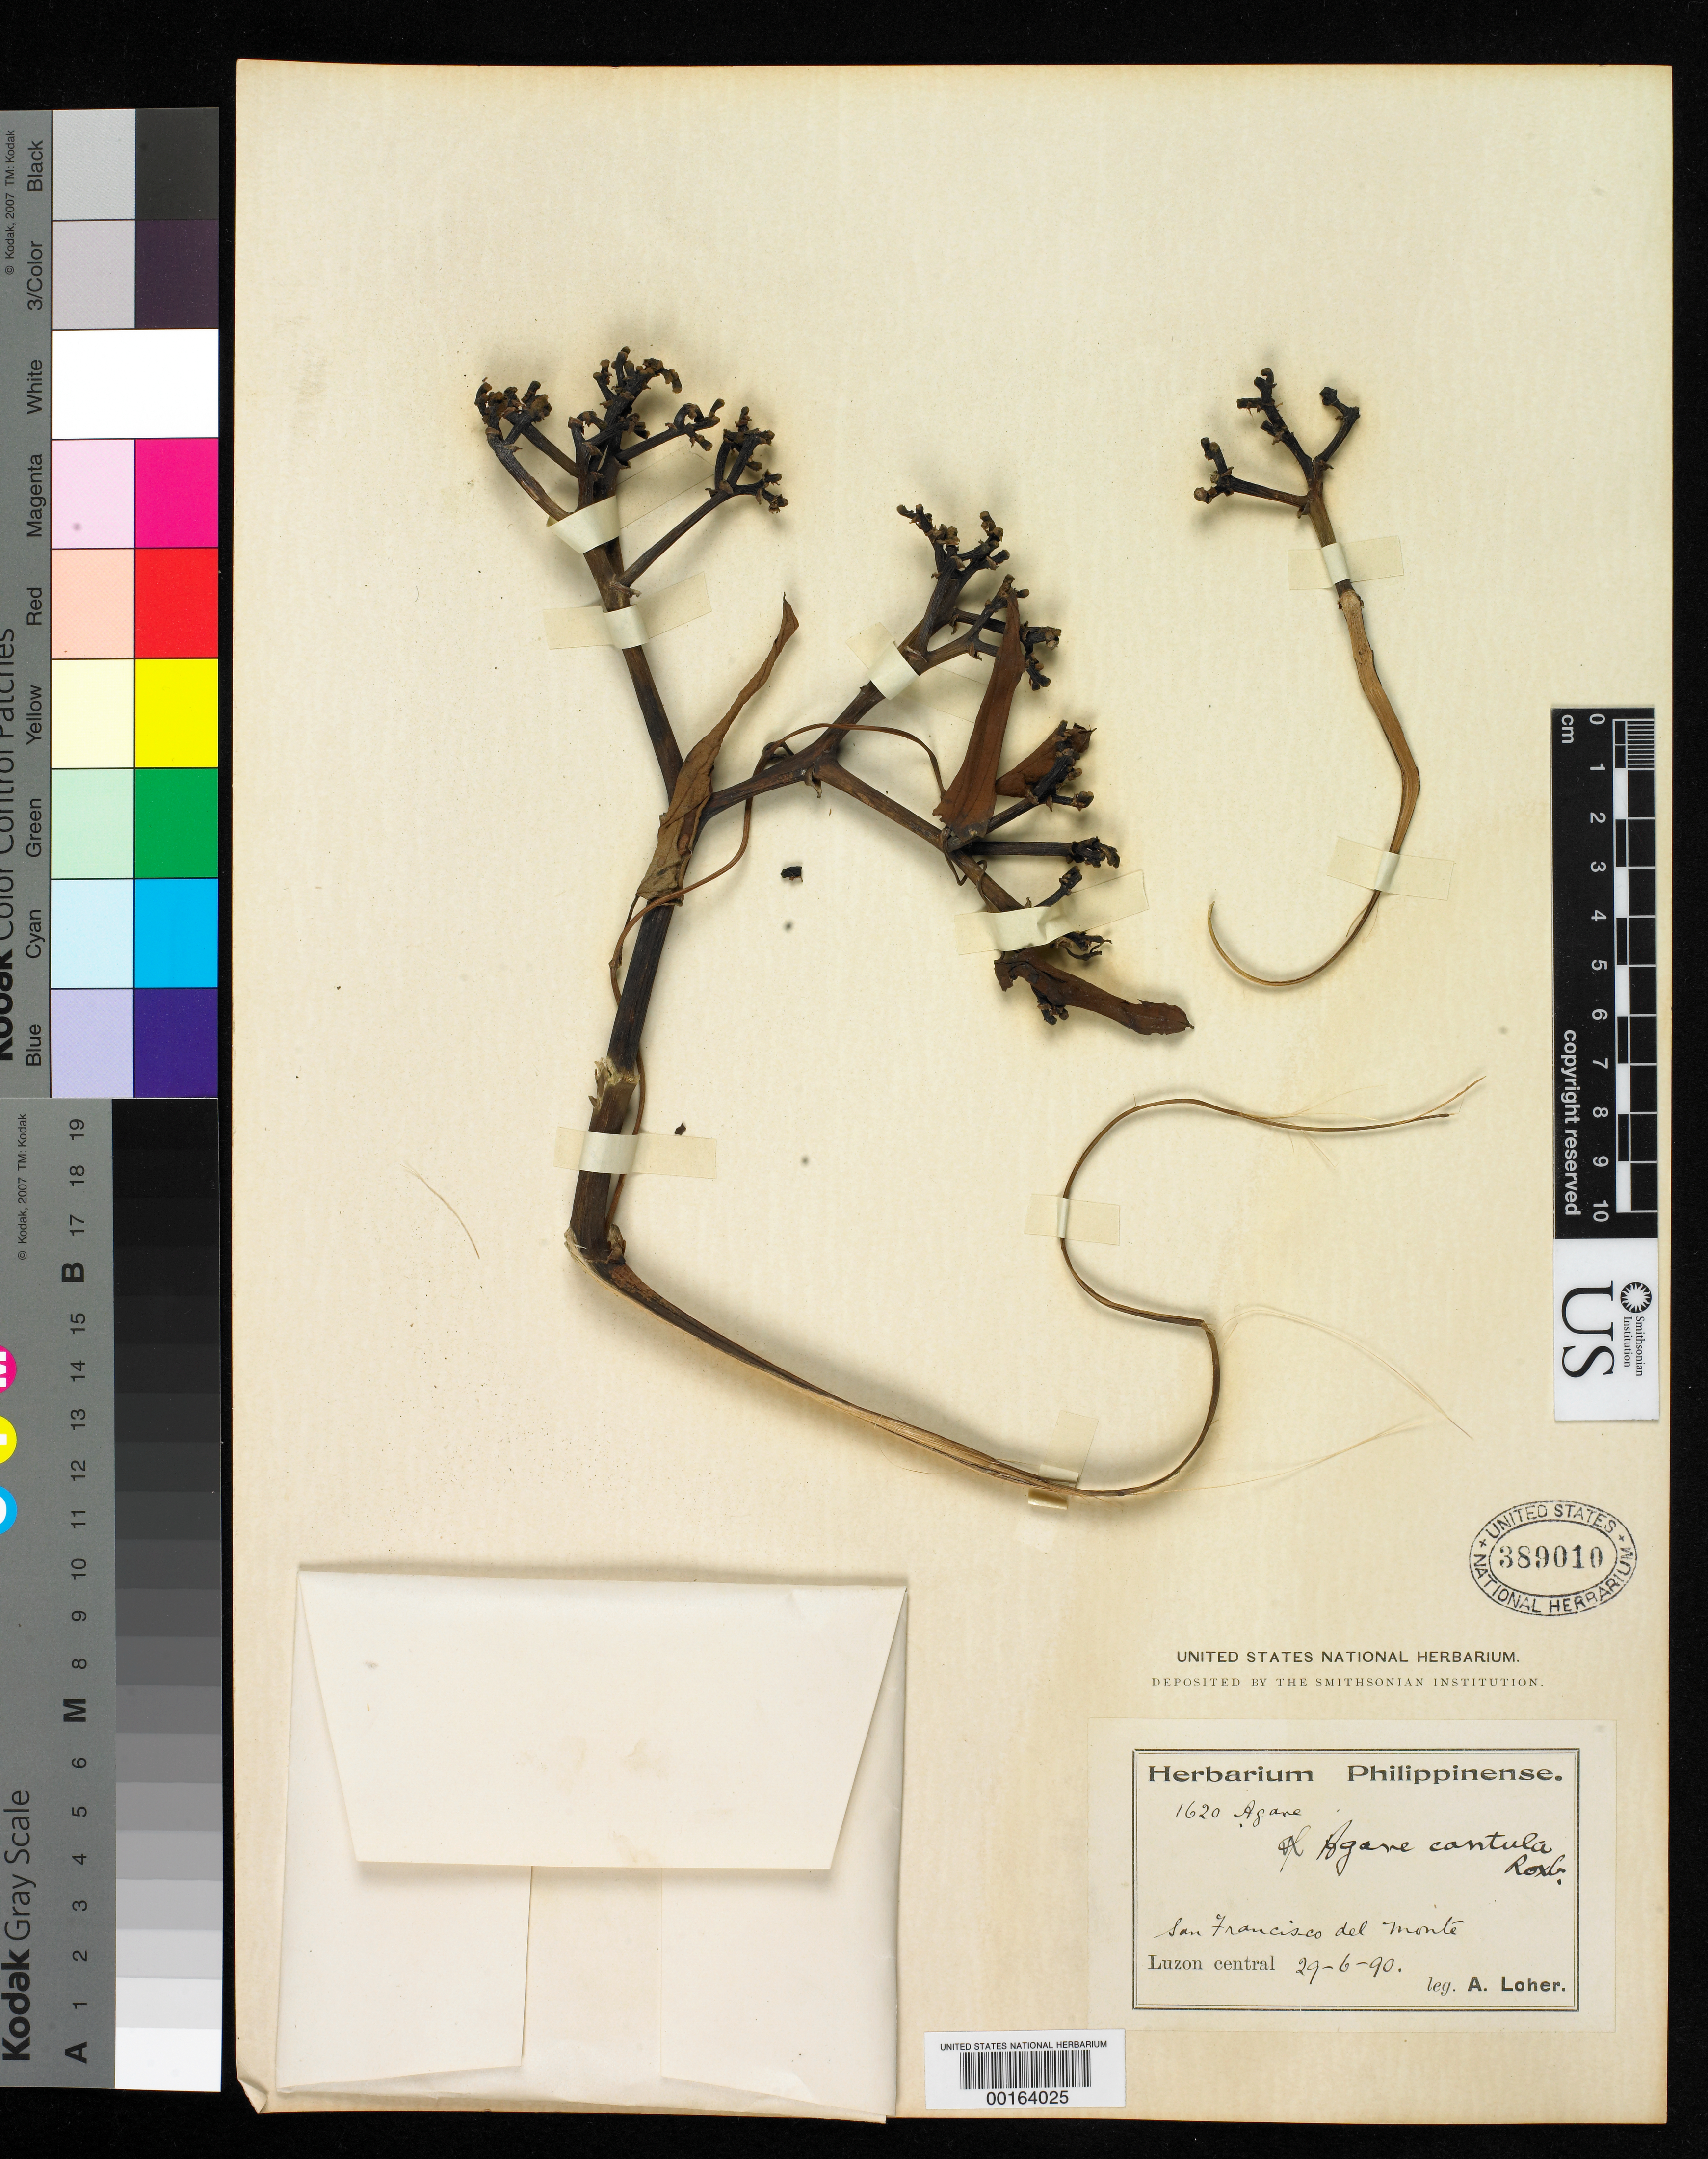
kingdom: Plantae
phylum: Tracheophyta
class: Liliopsida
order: Asparagales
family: Asparagaceae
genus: Agave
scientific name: Agave cantala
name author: (Haw.) Roxb. ex Salm-Dyck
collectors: A. Loher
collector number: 1620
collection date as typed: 29 Jun 1890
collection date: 1890-06-29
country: Philippines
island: Luzon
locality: San francisco del monte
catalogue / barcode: US 389010